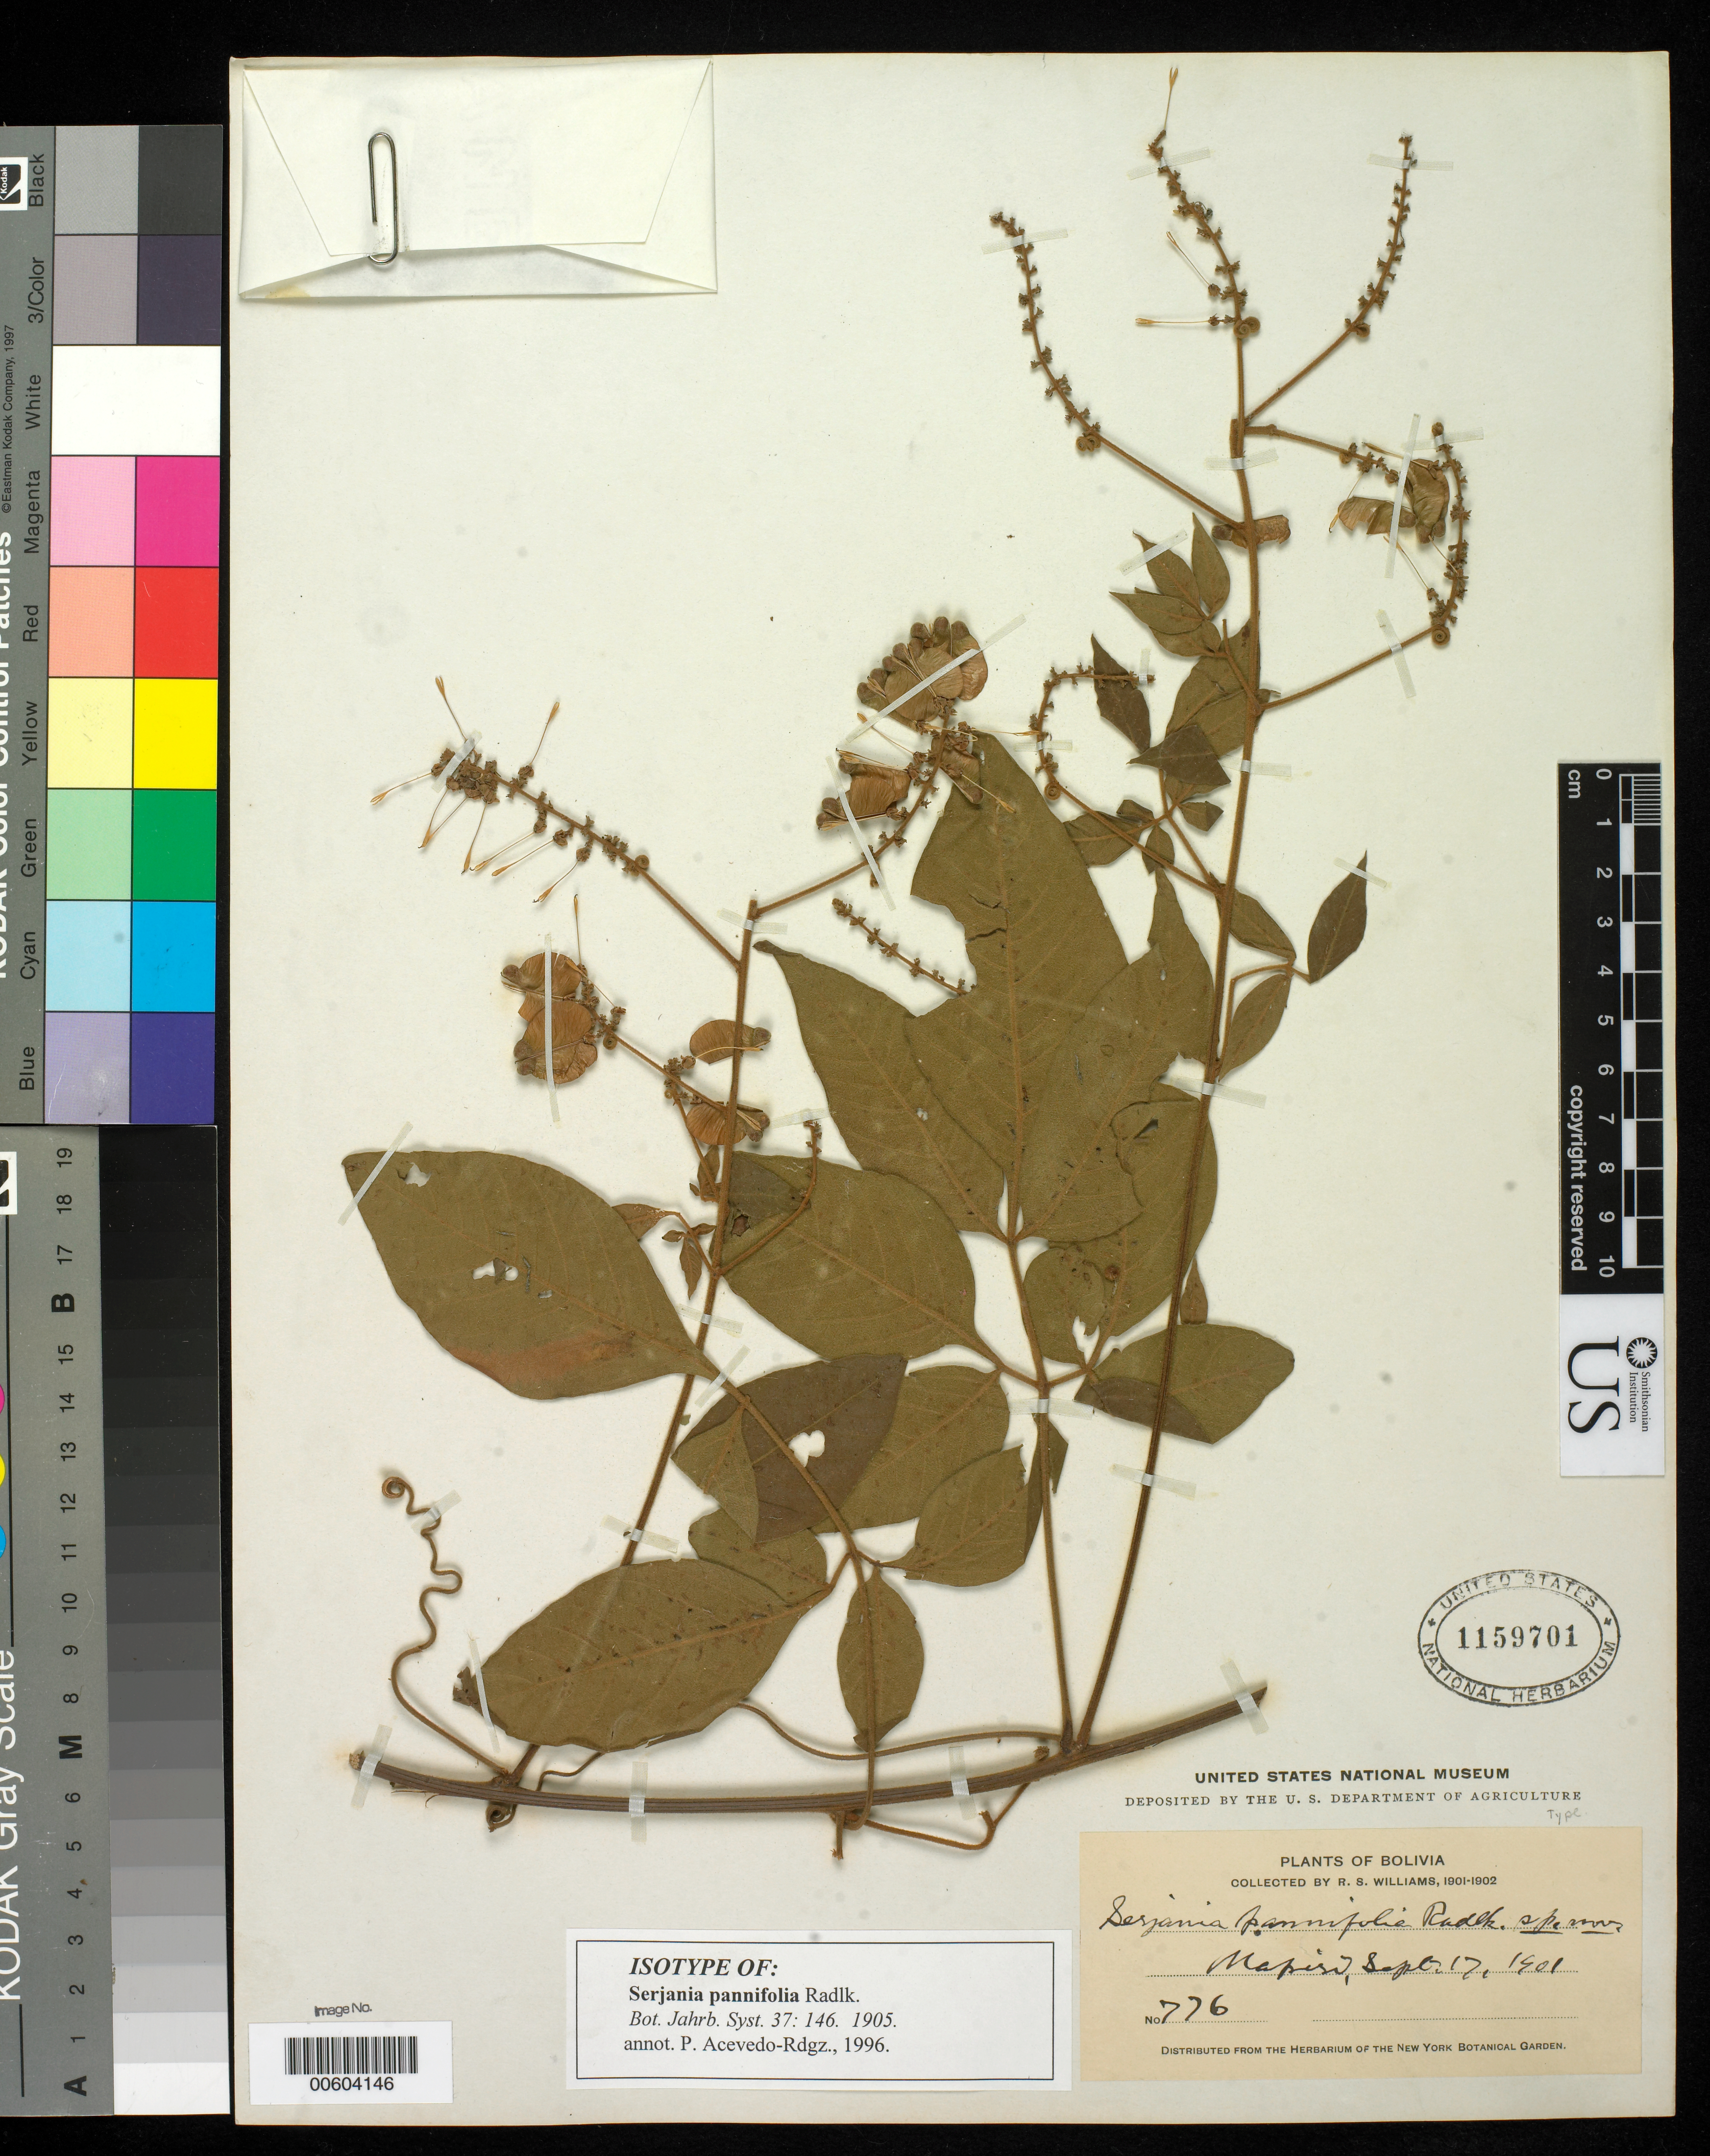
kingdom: Plantae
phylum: Tracheophyta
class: Magnoliopsida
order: Sapindales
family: Sapindaceae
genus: Serjania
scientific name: Serjania pannifolia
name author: Radlk.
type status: Isotype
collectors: R. S. Williams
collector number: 776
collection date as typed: Sep. 17, 1901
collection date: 1901-09-17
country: Bolivia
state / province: La Paz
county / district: Larecaja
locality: Mapiri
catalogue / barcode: US 1159701